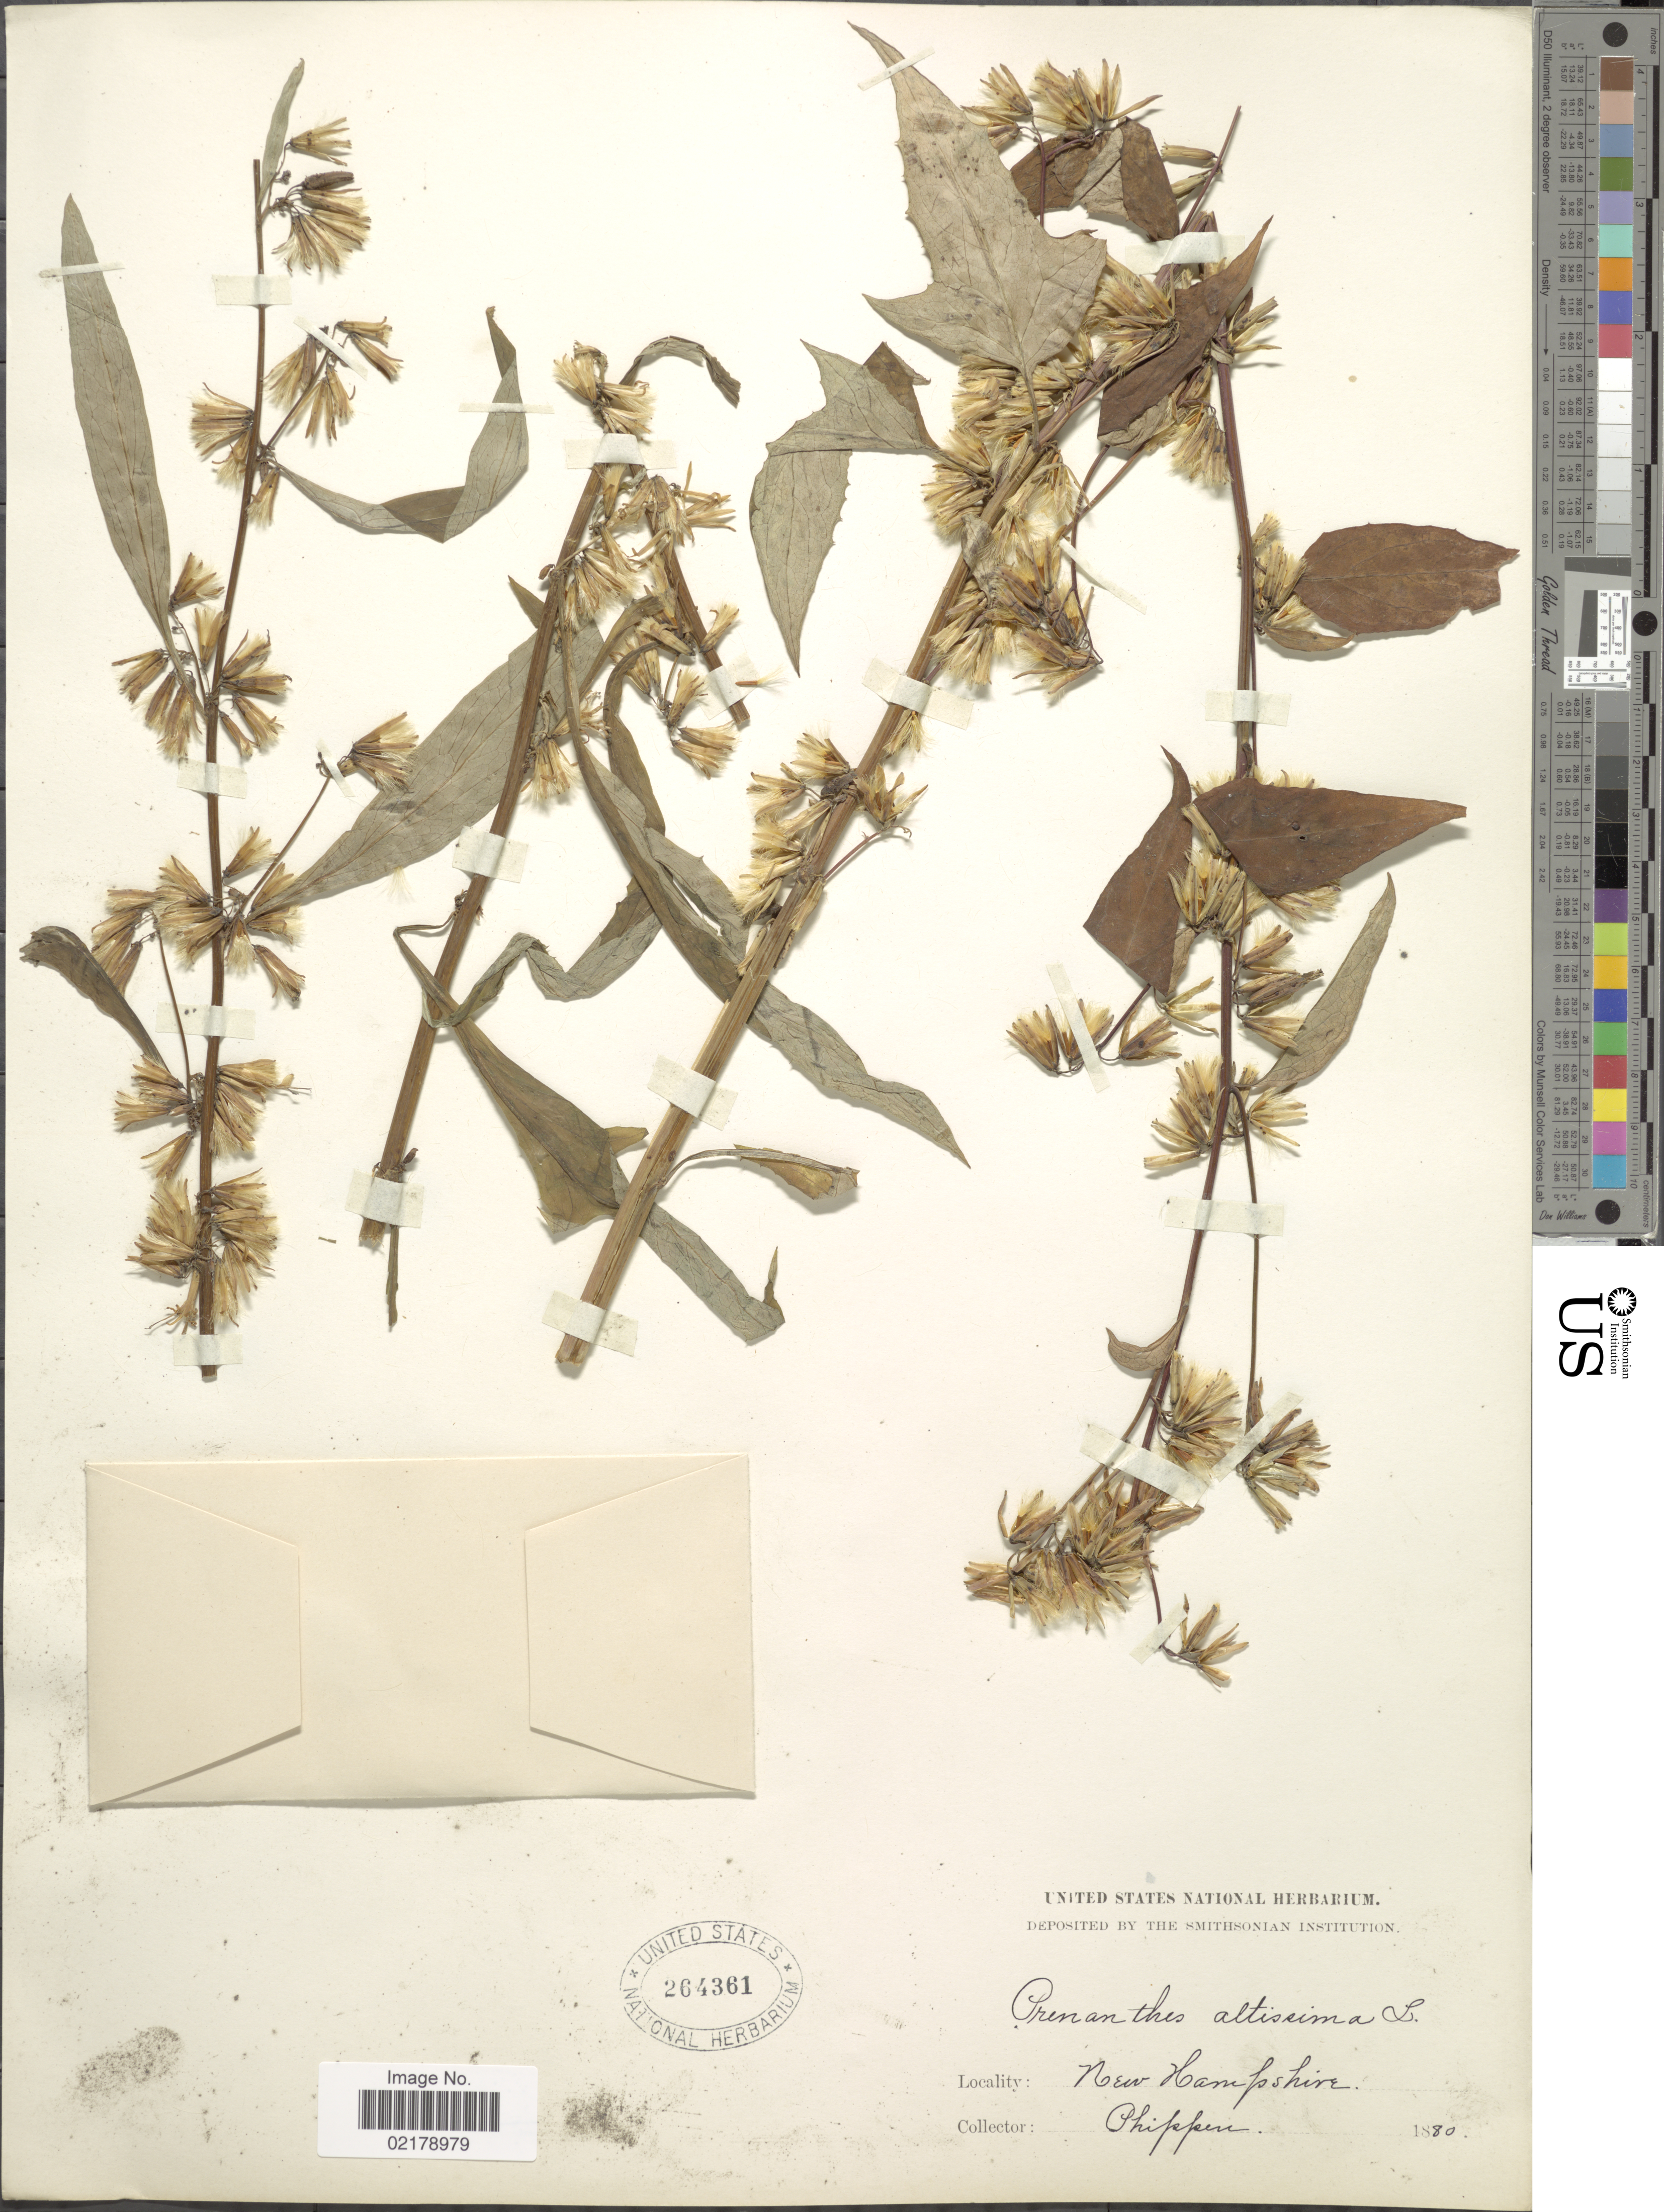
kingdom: Plantae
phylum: Tracheophyta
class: Magnoliopsida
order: Asterales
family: Asteraceae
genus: Nabalus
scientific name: Nabalus altissimus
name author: (L.) Hook.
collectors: G. Phippen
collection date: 1880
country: United States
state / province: New Hampshire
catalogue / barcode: US 264361